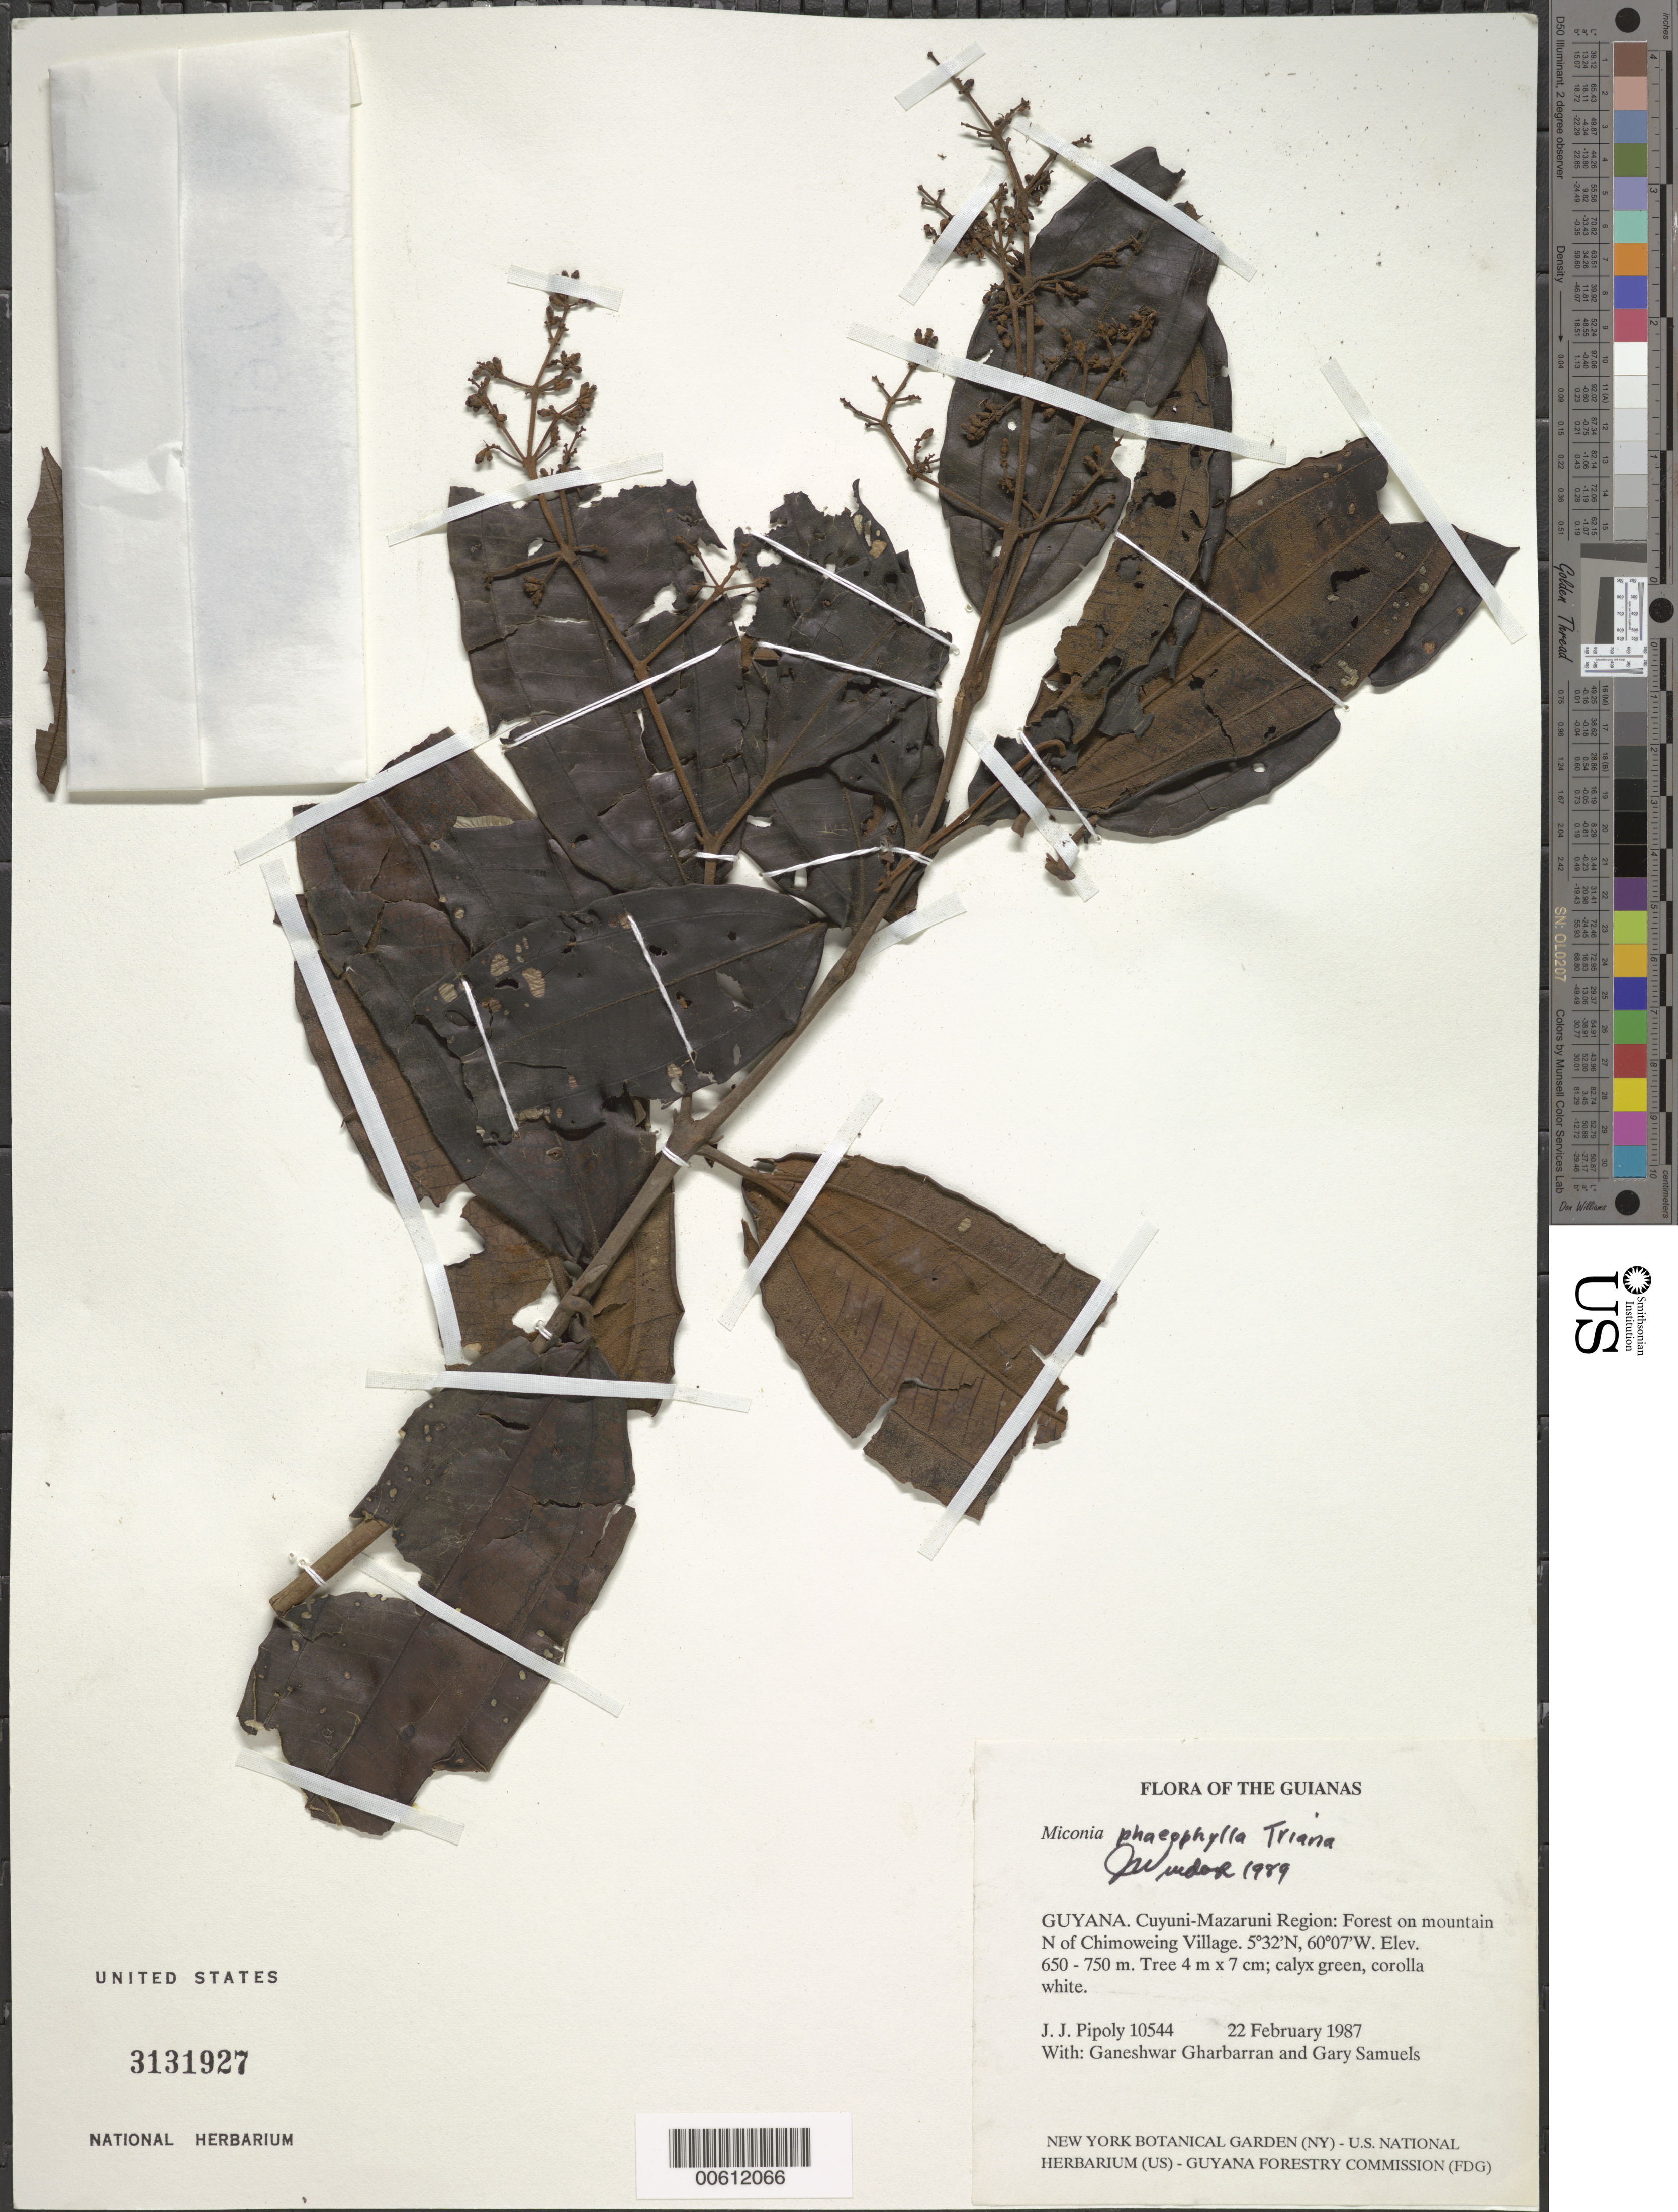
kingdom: Plantae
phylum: Tracheophyta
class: Magnoliopsida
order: Myrtales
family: Melastomataceae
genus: Miconia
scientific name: Miconia phaeophylla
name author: Triana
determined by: Wurdack, John J., (US), US (UNITED STATES)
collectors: J. J. Pipoly, G. Gharbarran & G. Samuels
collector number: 10544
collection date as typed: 22 February 1987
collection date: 1987-02-22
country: Guyana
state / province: Cuyuni-Mazaruni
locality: Mountain N of Chinoweing Village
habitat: Forest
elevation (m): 650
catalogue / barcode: US 3131927